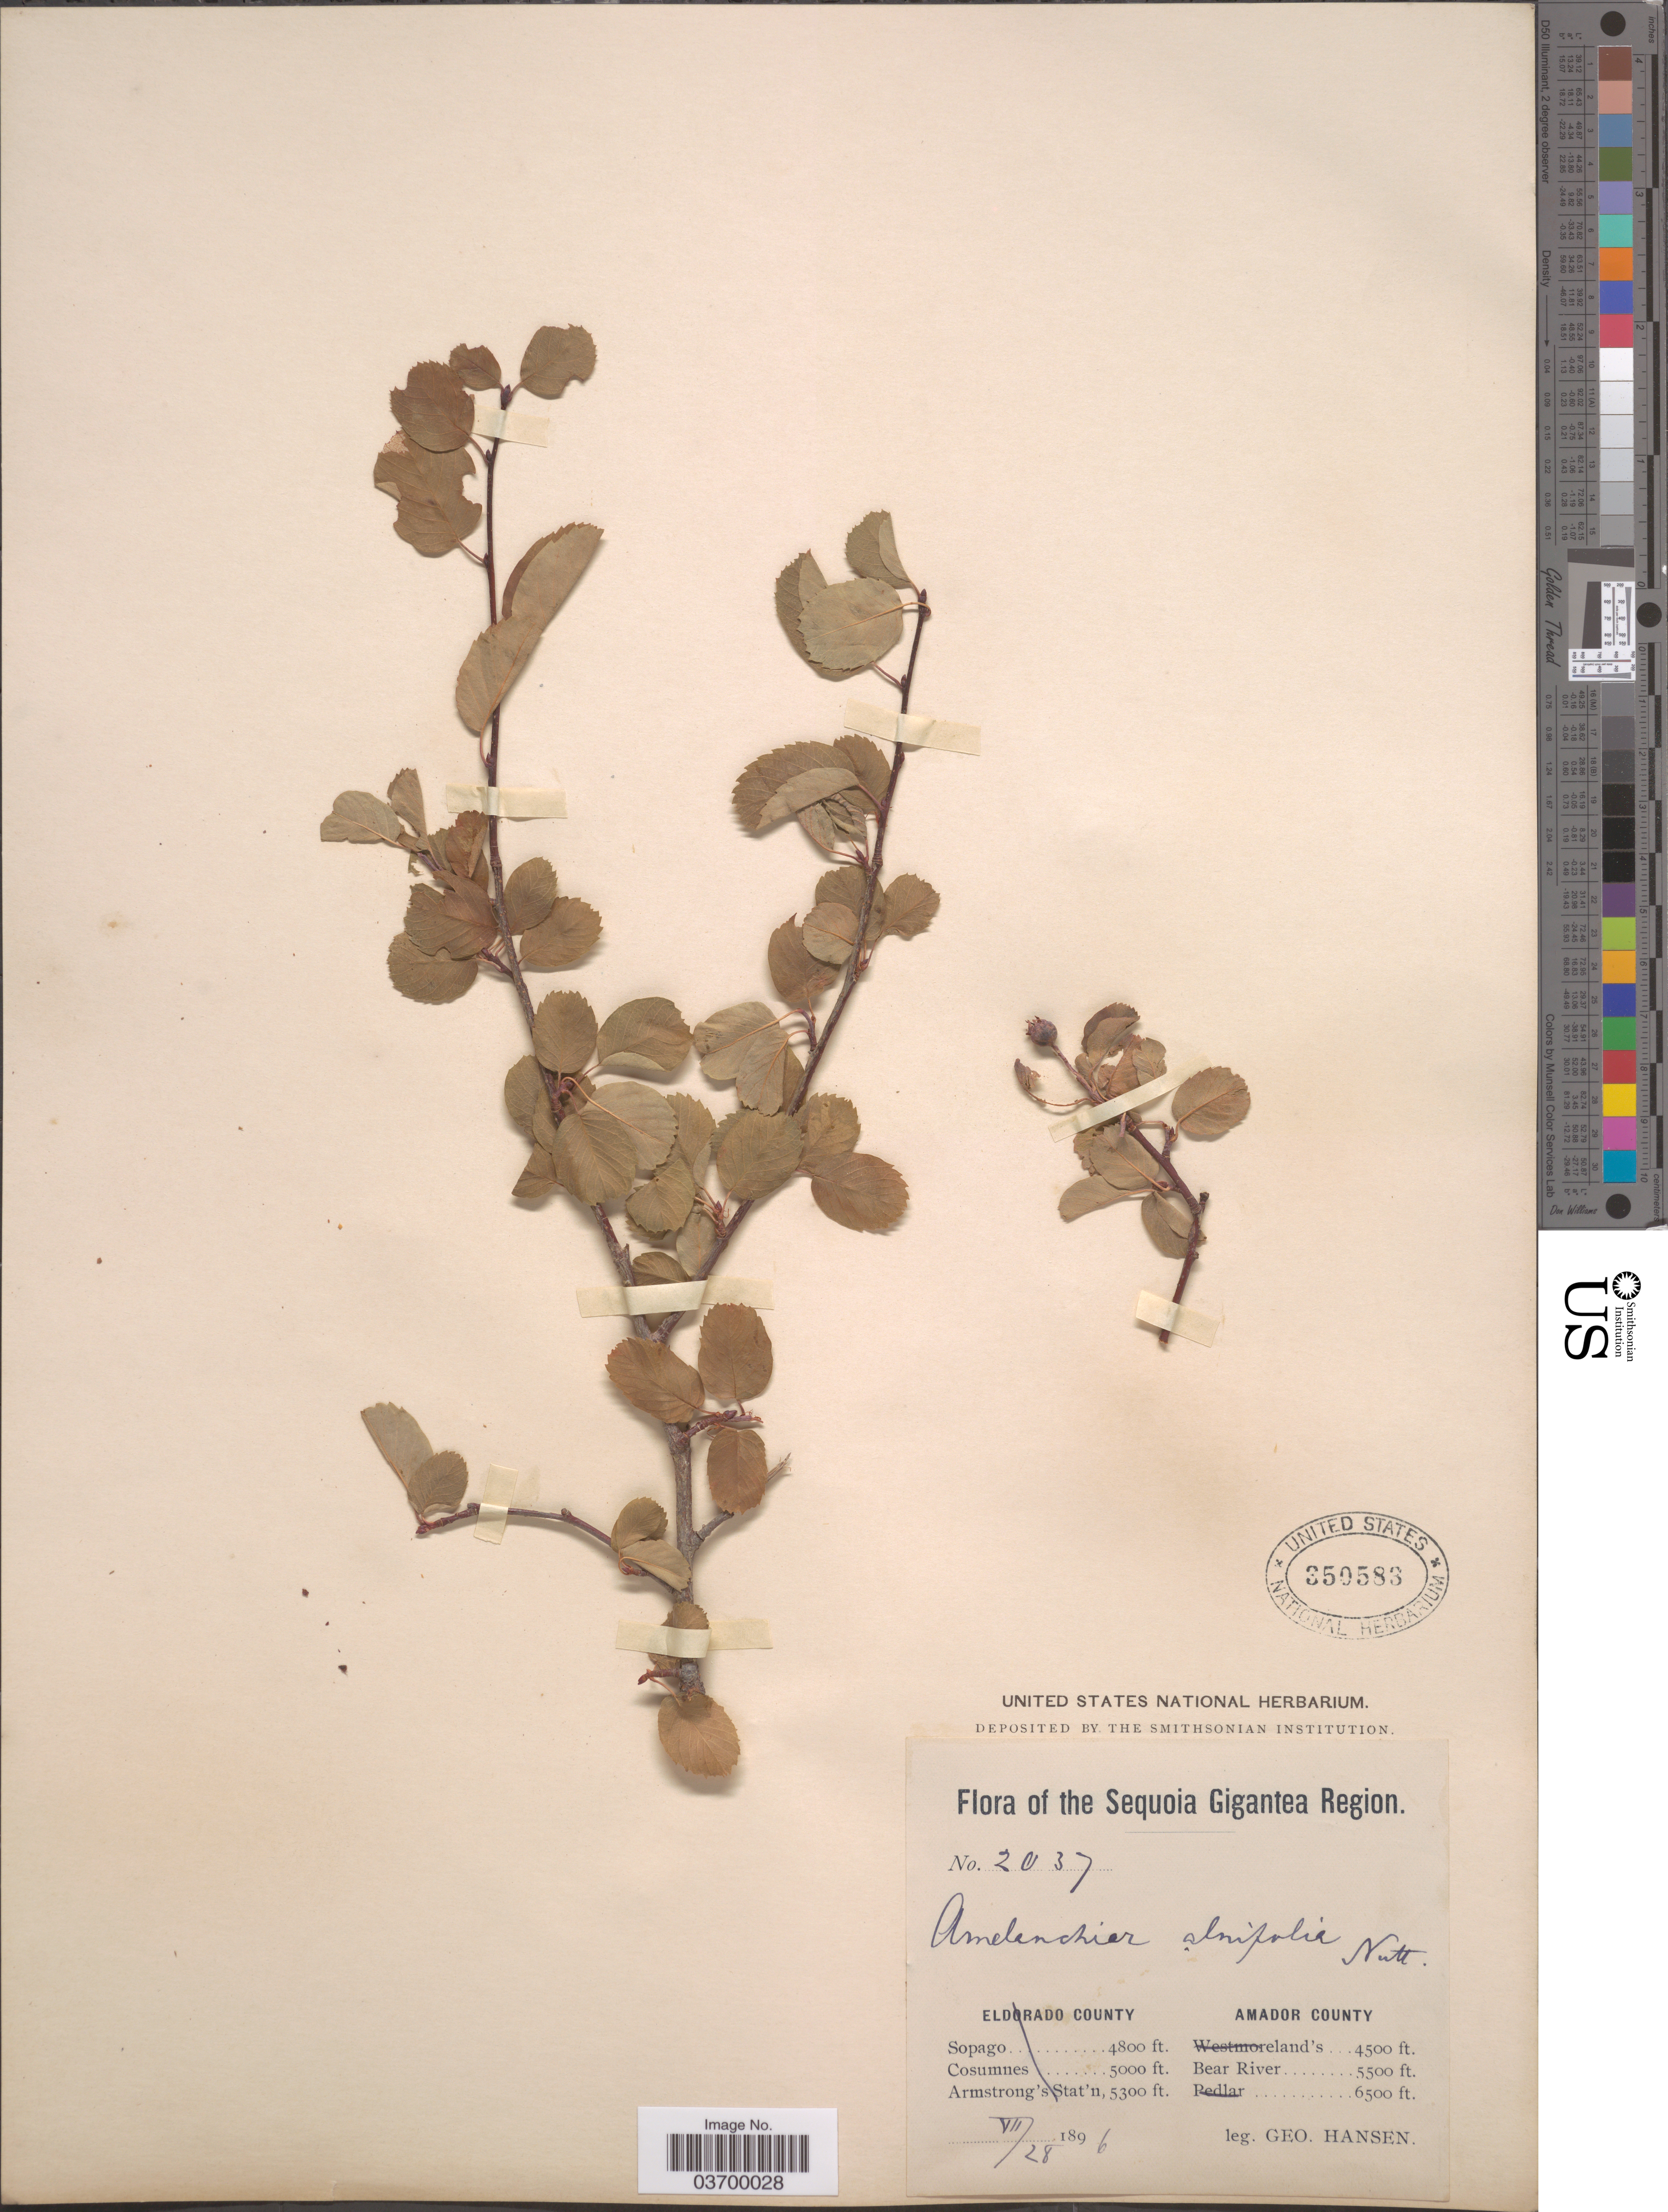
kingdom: Plantae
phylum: Tracheophyta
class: Magnoliopsida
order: Rosales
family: Rosaceae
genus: Amelanchier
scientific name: Amelanchier alnifolia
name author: (Nutt.) Nutt. ex M. Roem.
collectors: G. Hansen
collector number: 2037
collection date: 1896-07-28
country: United States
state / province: California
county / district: Amador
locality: The Sequoia Gigantea Region. Amador County. Bear River.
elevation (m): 1676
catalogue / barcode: US 350583